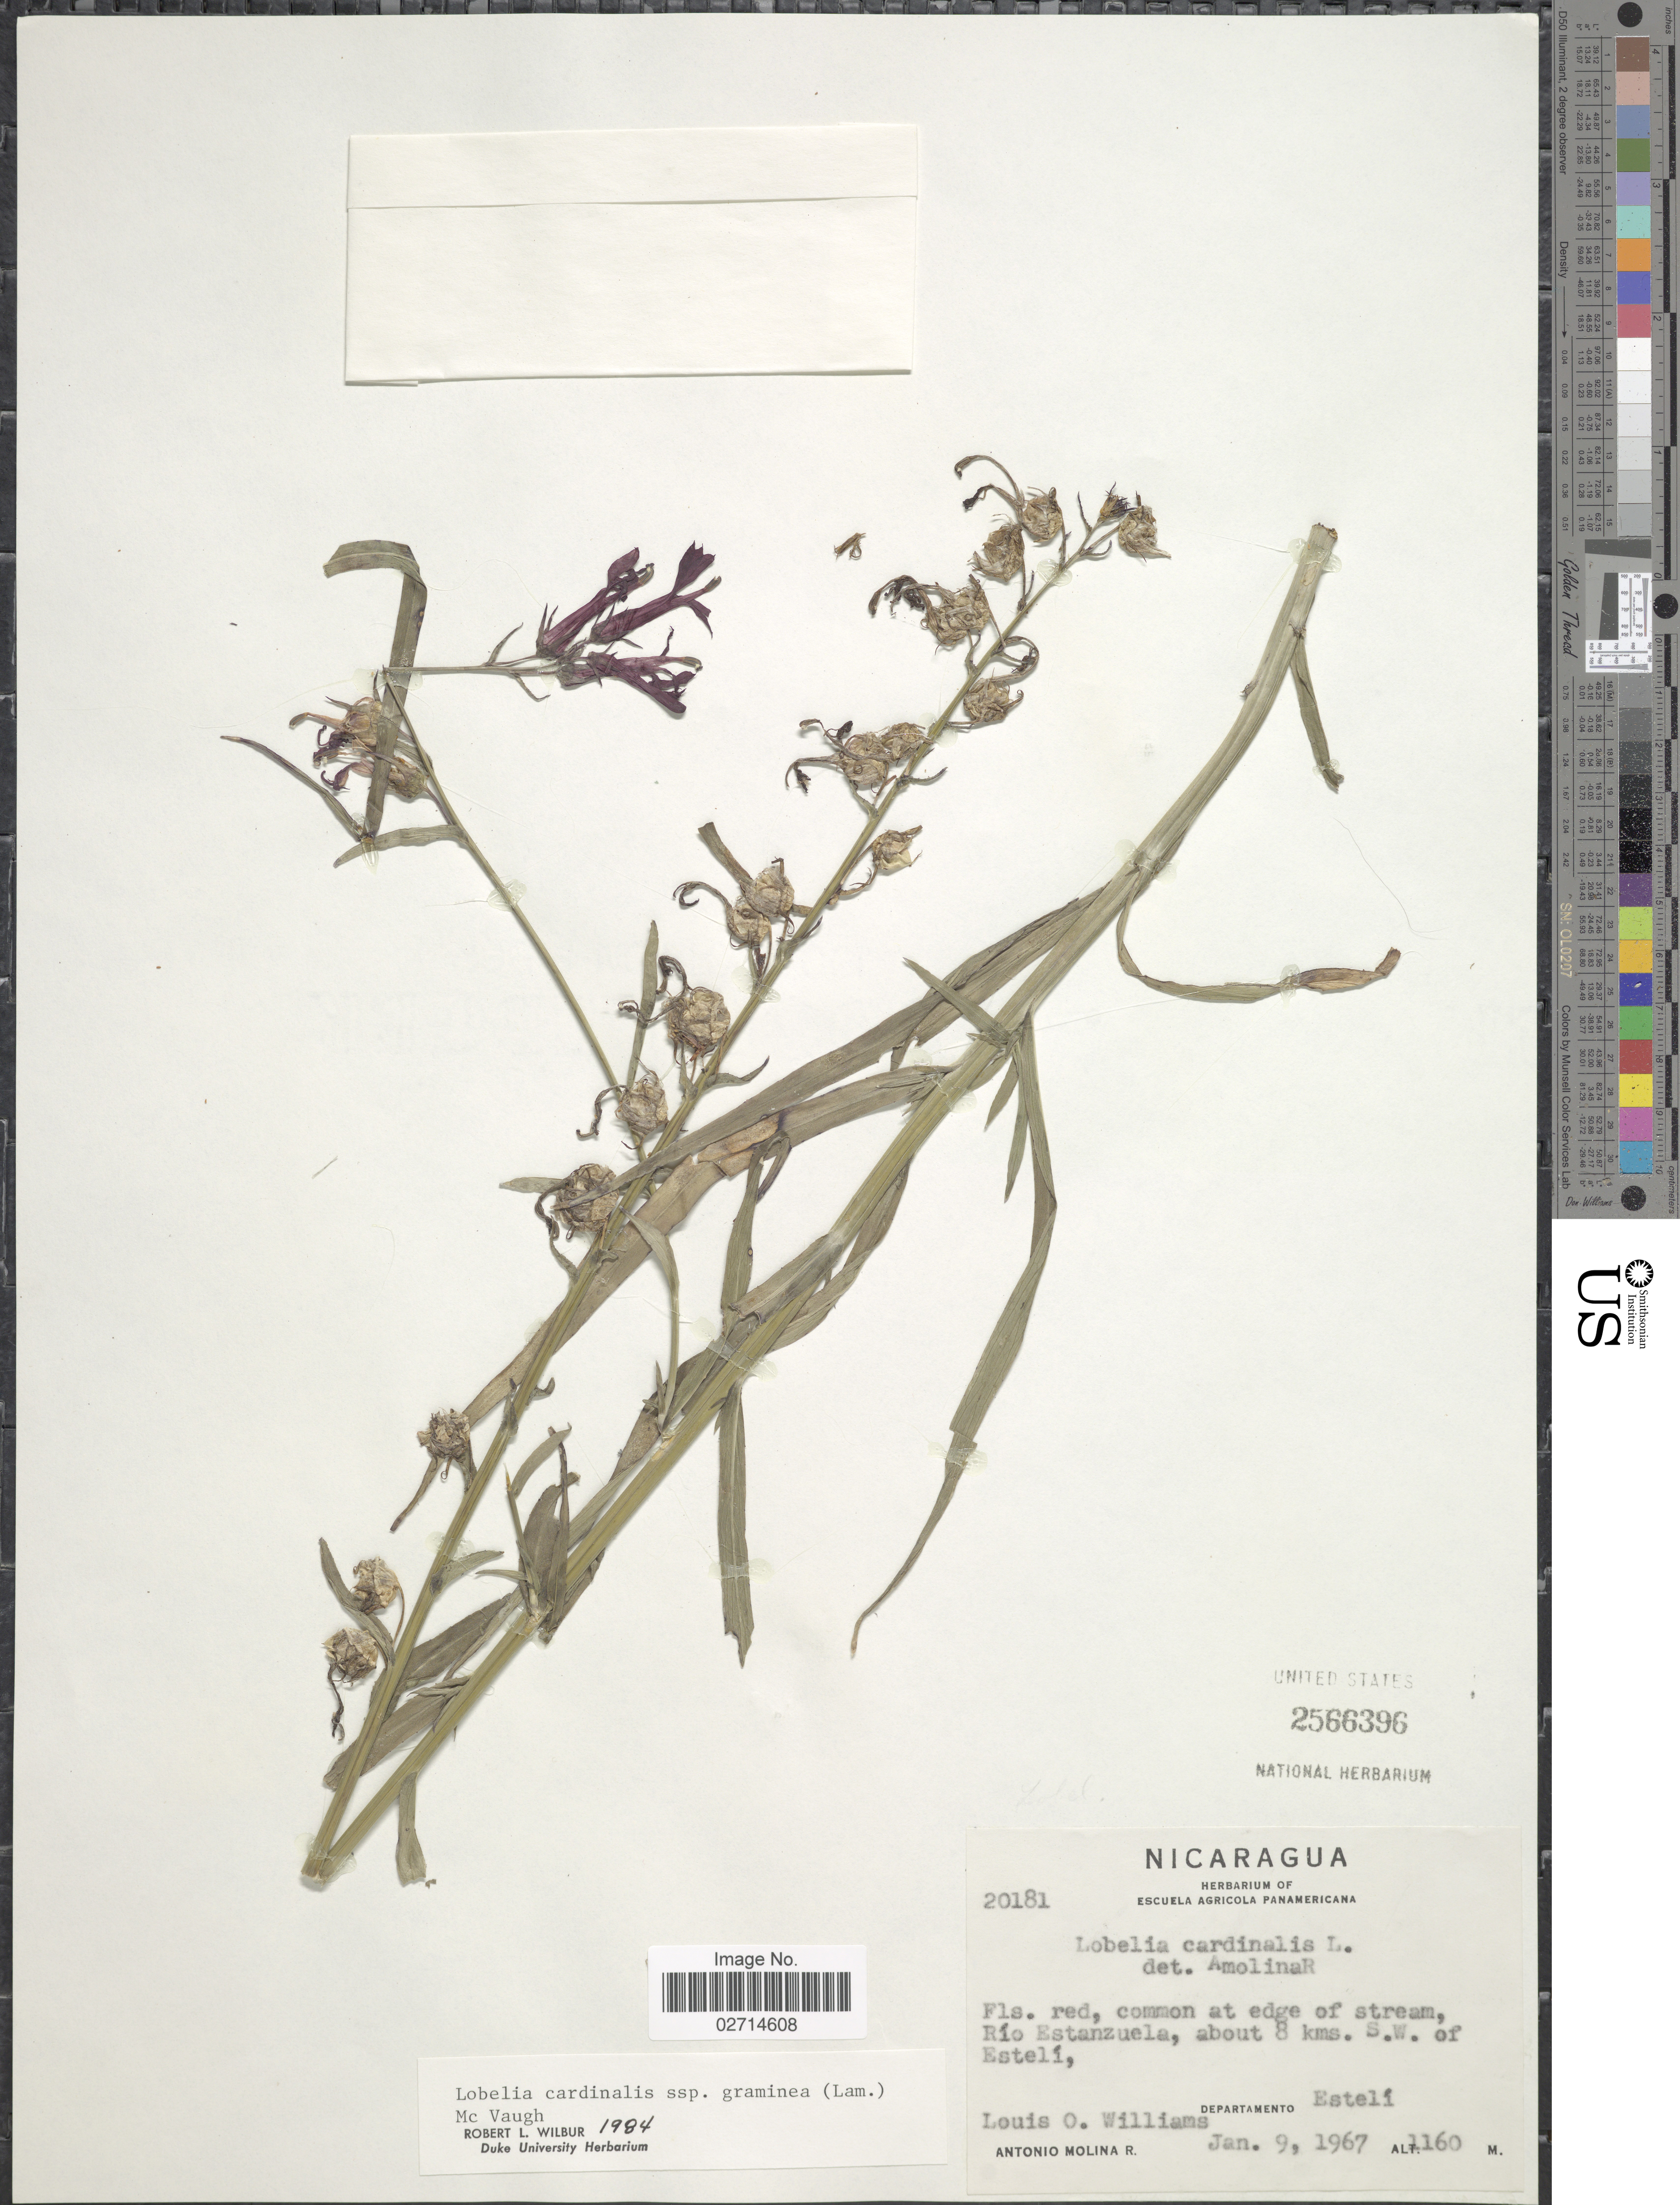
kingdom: Plantae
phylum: Tracheophyta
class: Magnoliopsida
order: Asterales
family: Campanulaceae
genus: Lobelia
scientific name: Lobelia cardinalis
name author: L.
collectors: L. O. Williams & A. Molina R.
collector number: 20181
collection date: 1967-01-09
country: Nicaragua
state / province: Esteli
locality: Rio Estanzuela, about 8 kms. S.W. of Esteli, Departamento Esteli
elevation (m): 1160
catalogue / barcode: US 2566396